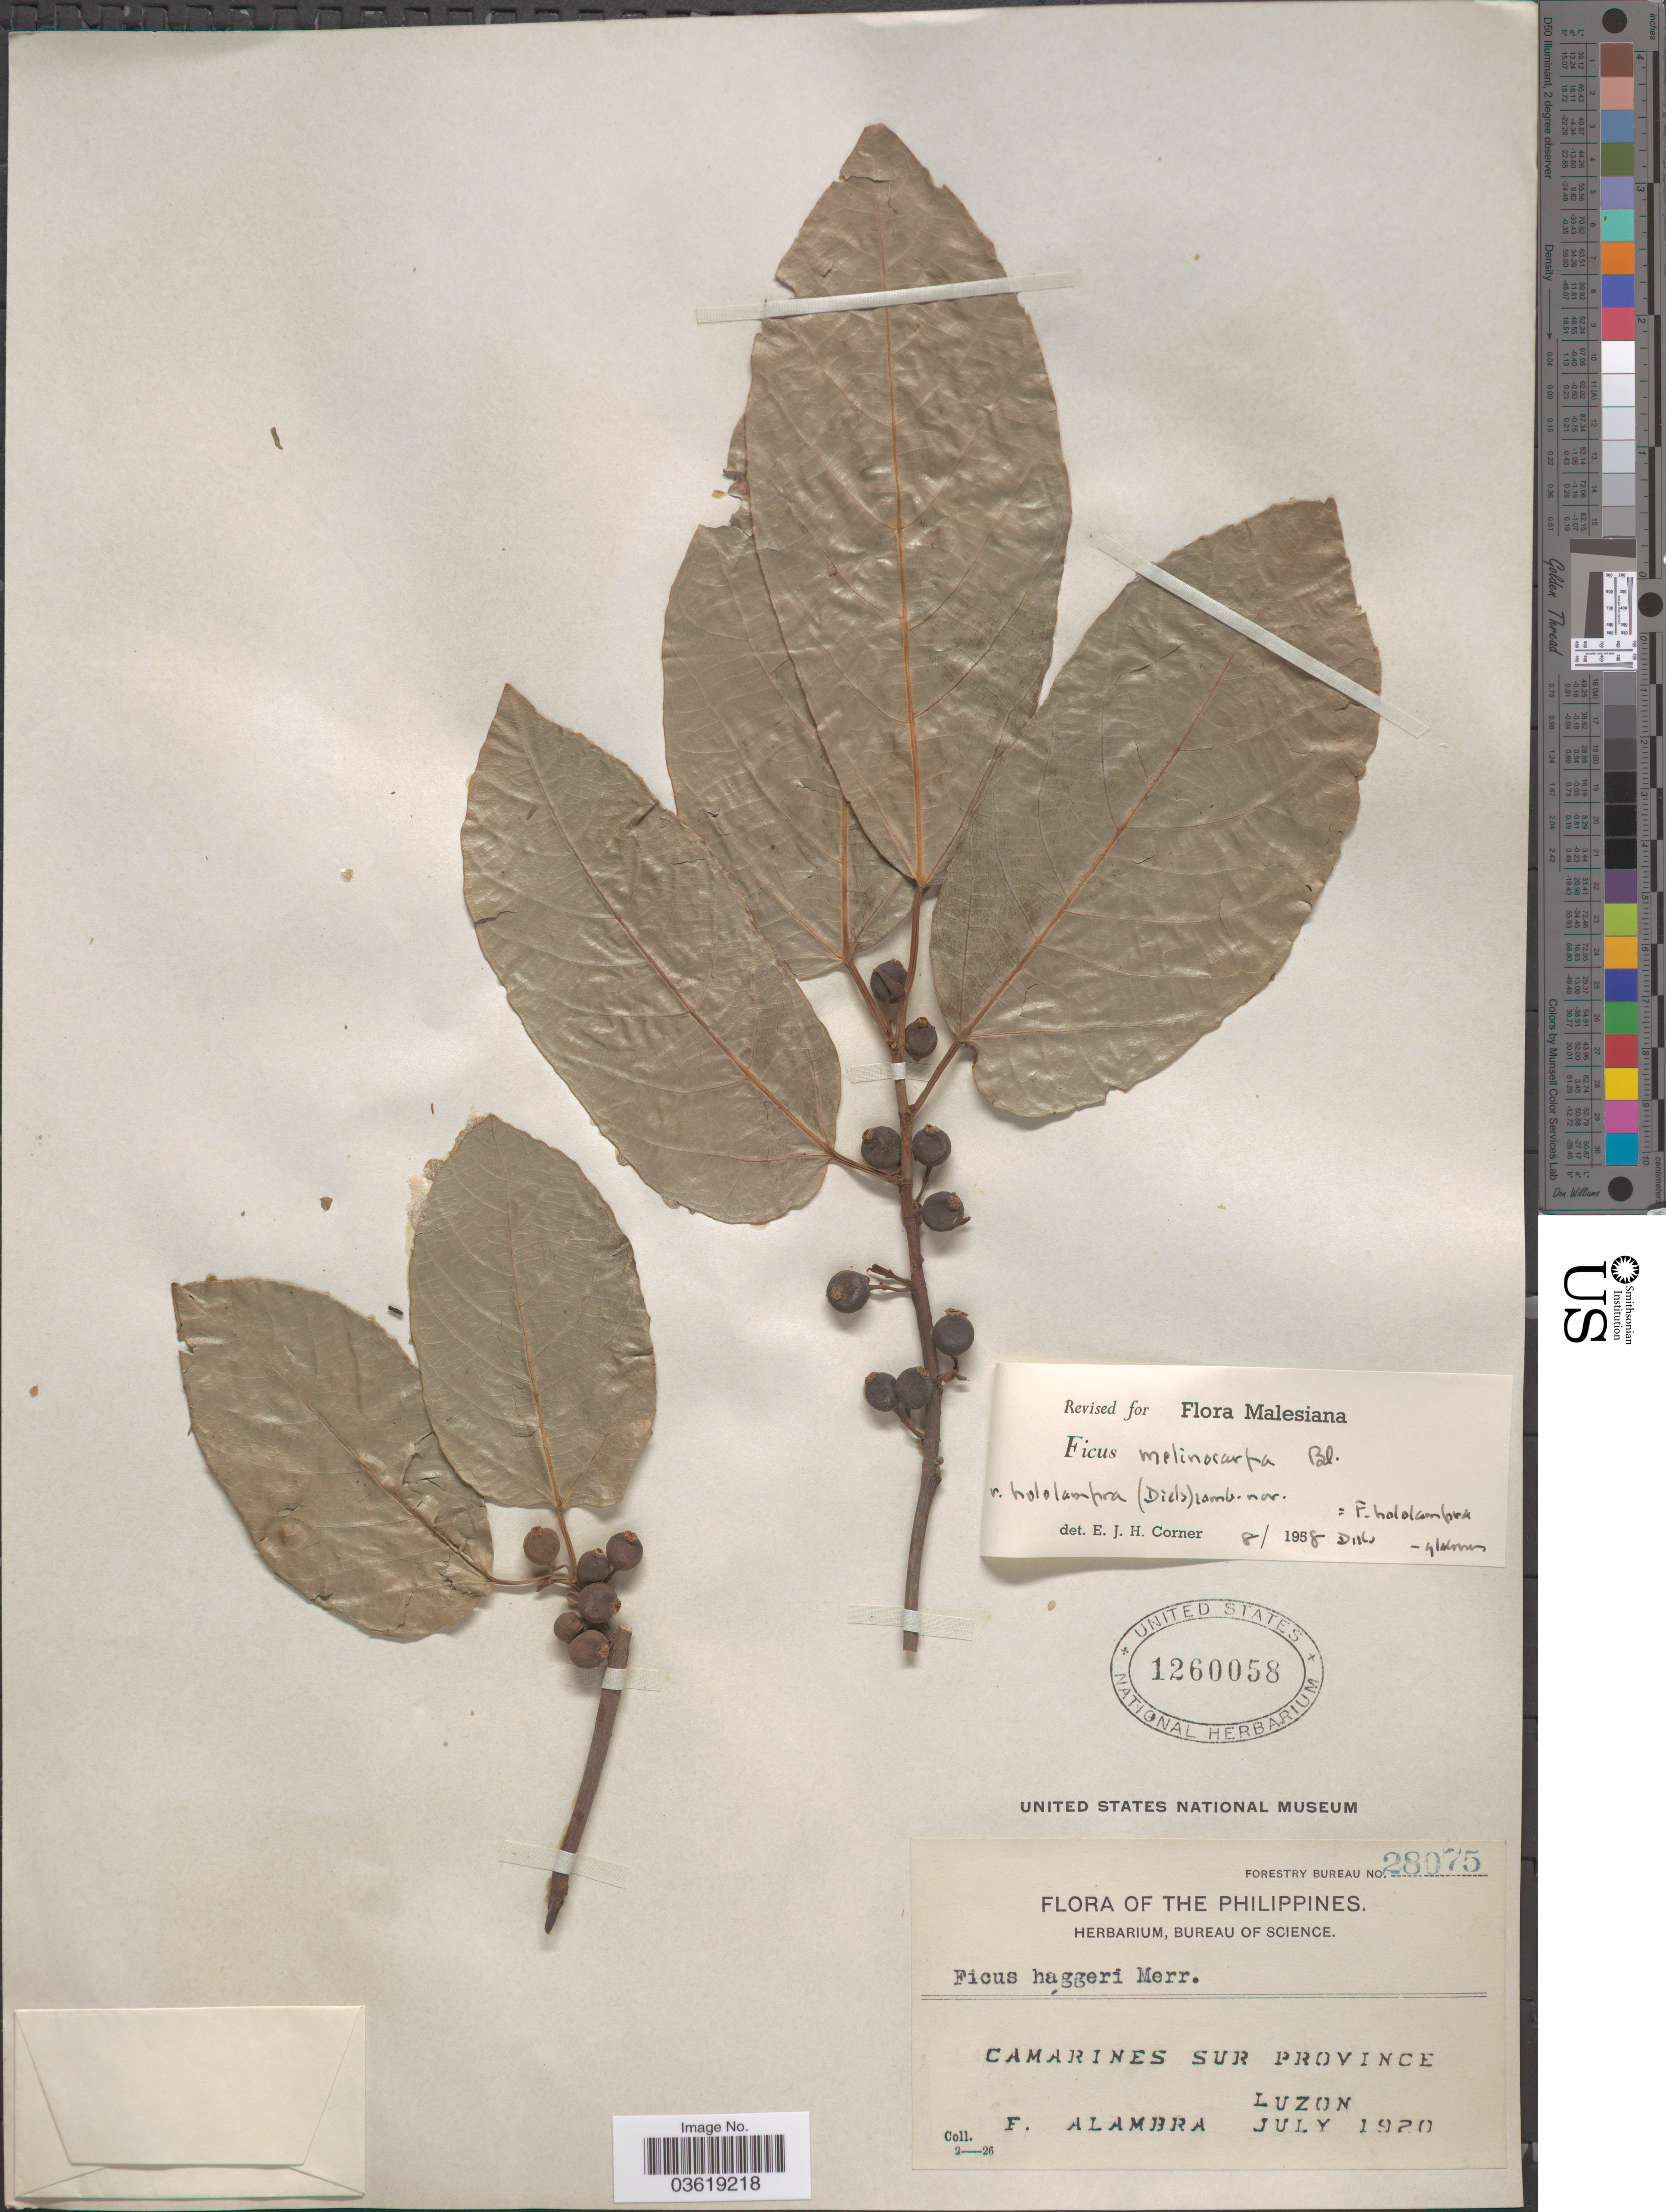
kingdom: Plantae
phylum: Tracheophyta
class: Magnoliopsida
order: Rosales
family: Moraceae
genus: Ficus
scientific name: Ficus melinocarpa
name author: Blume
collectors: F. Alambra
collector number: Forestry Bureau 28075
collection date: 1920-07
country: Philippines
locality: Camarines Sur Province, Luzon.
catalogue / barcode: US 1260058